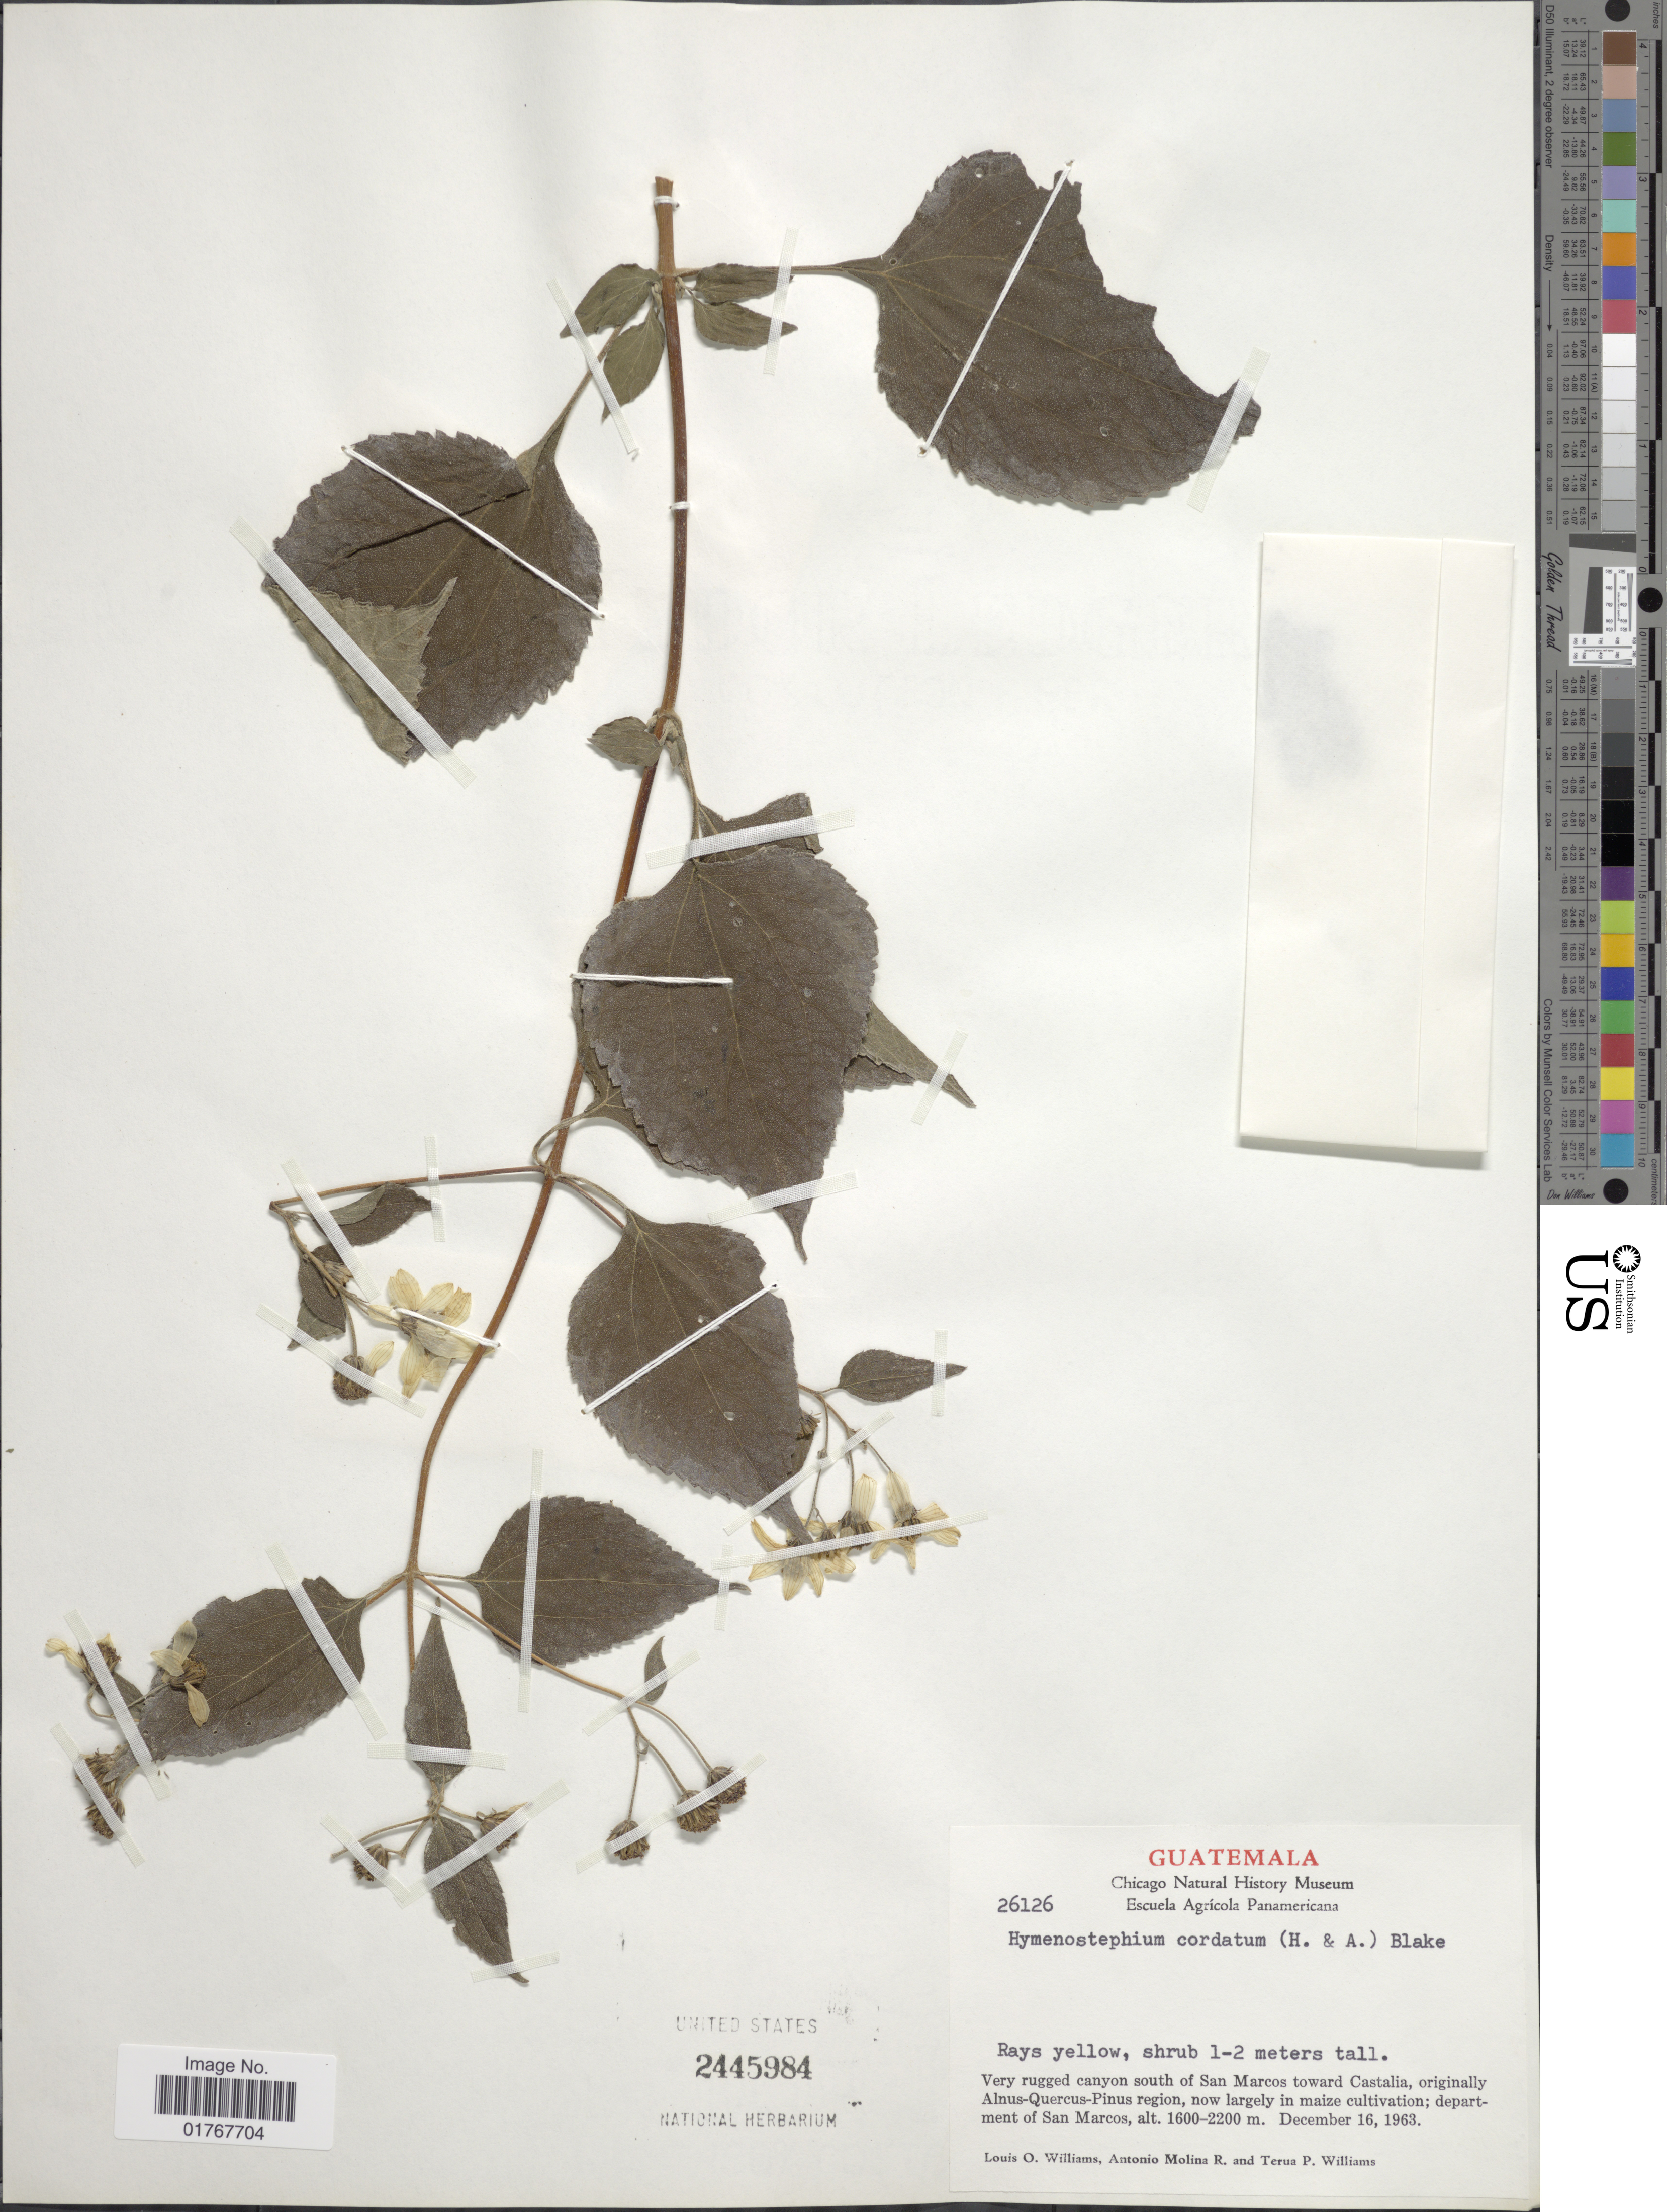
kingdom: Plantae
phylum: Tracheophyta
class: Magnoliopsida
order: Asterales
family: Asteraceae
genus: Viguiera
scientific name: Viguiera cordata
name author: (Hook. & Arn.) D'Arcy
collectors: L. O. Williams, A. Molina R. & T. P. Williams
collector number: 26126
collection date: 1963-12-16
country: Guatemala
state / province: San Marcos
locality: Very rugged canyon south of San Marcos toward Castalia, originally Alnus-Quercus-Pinus region, now largely in maize cultivation; department of San Marcos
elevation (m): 1600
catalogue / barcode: US 2445984